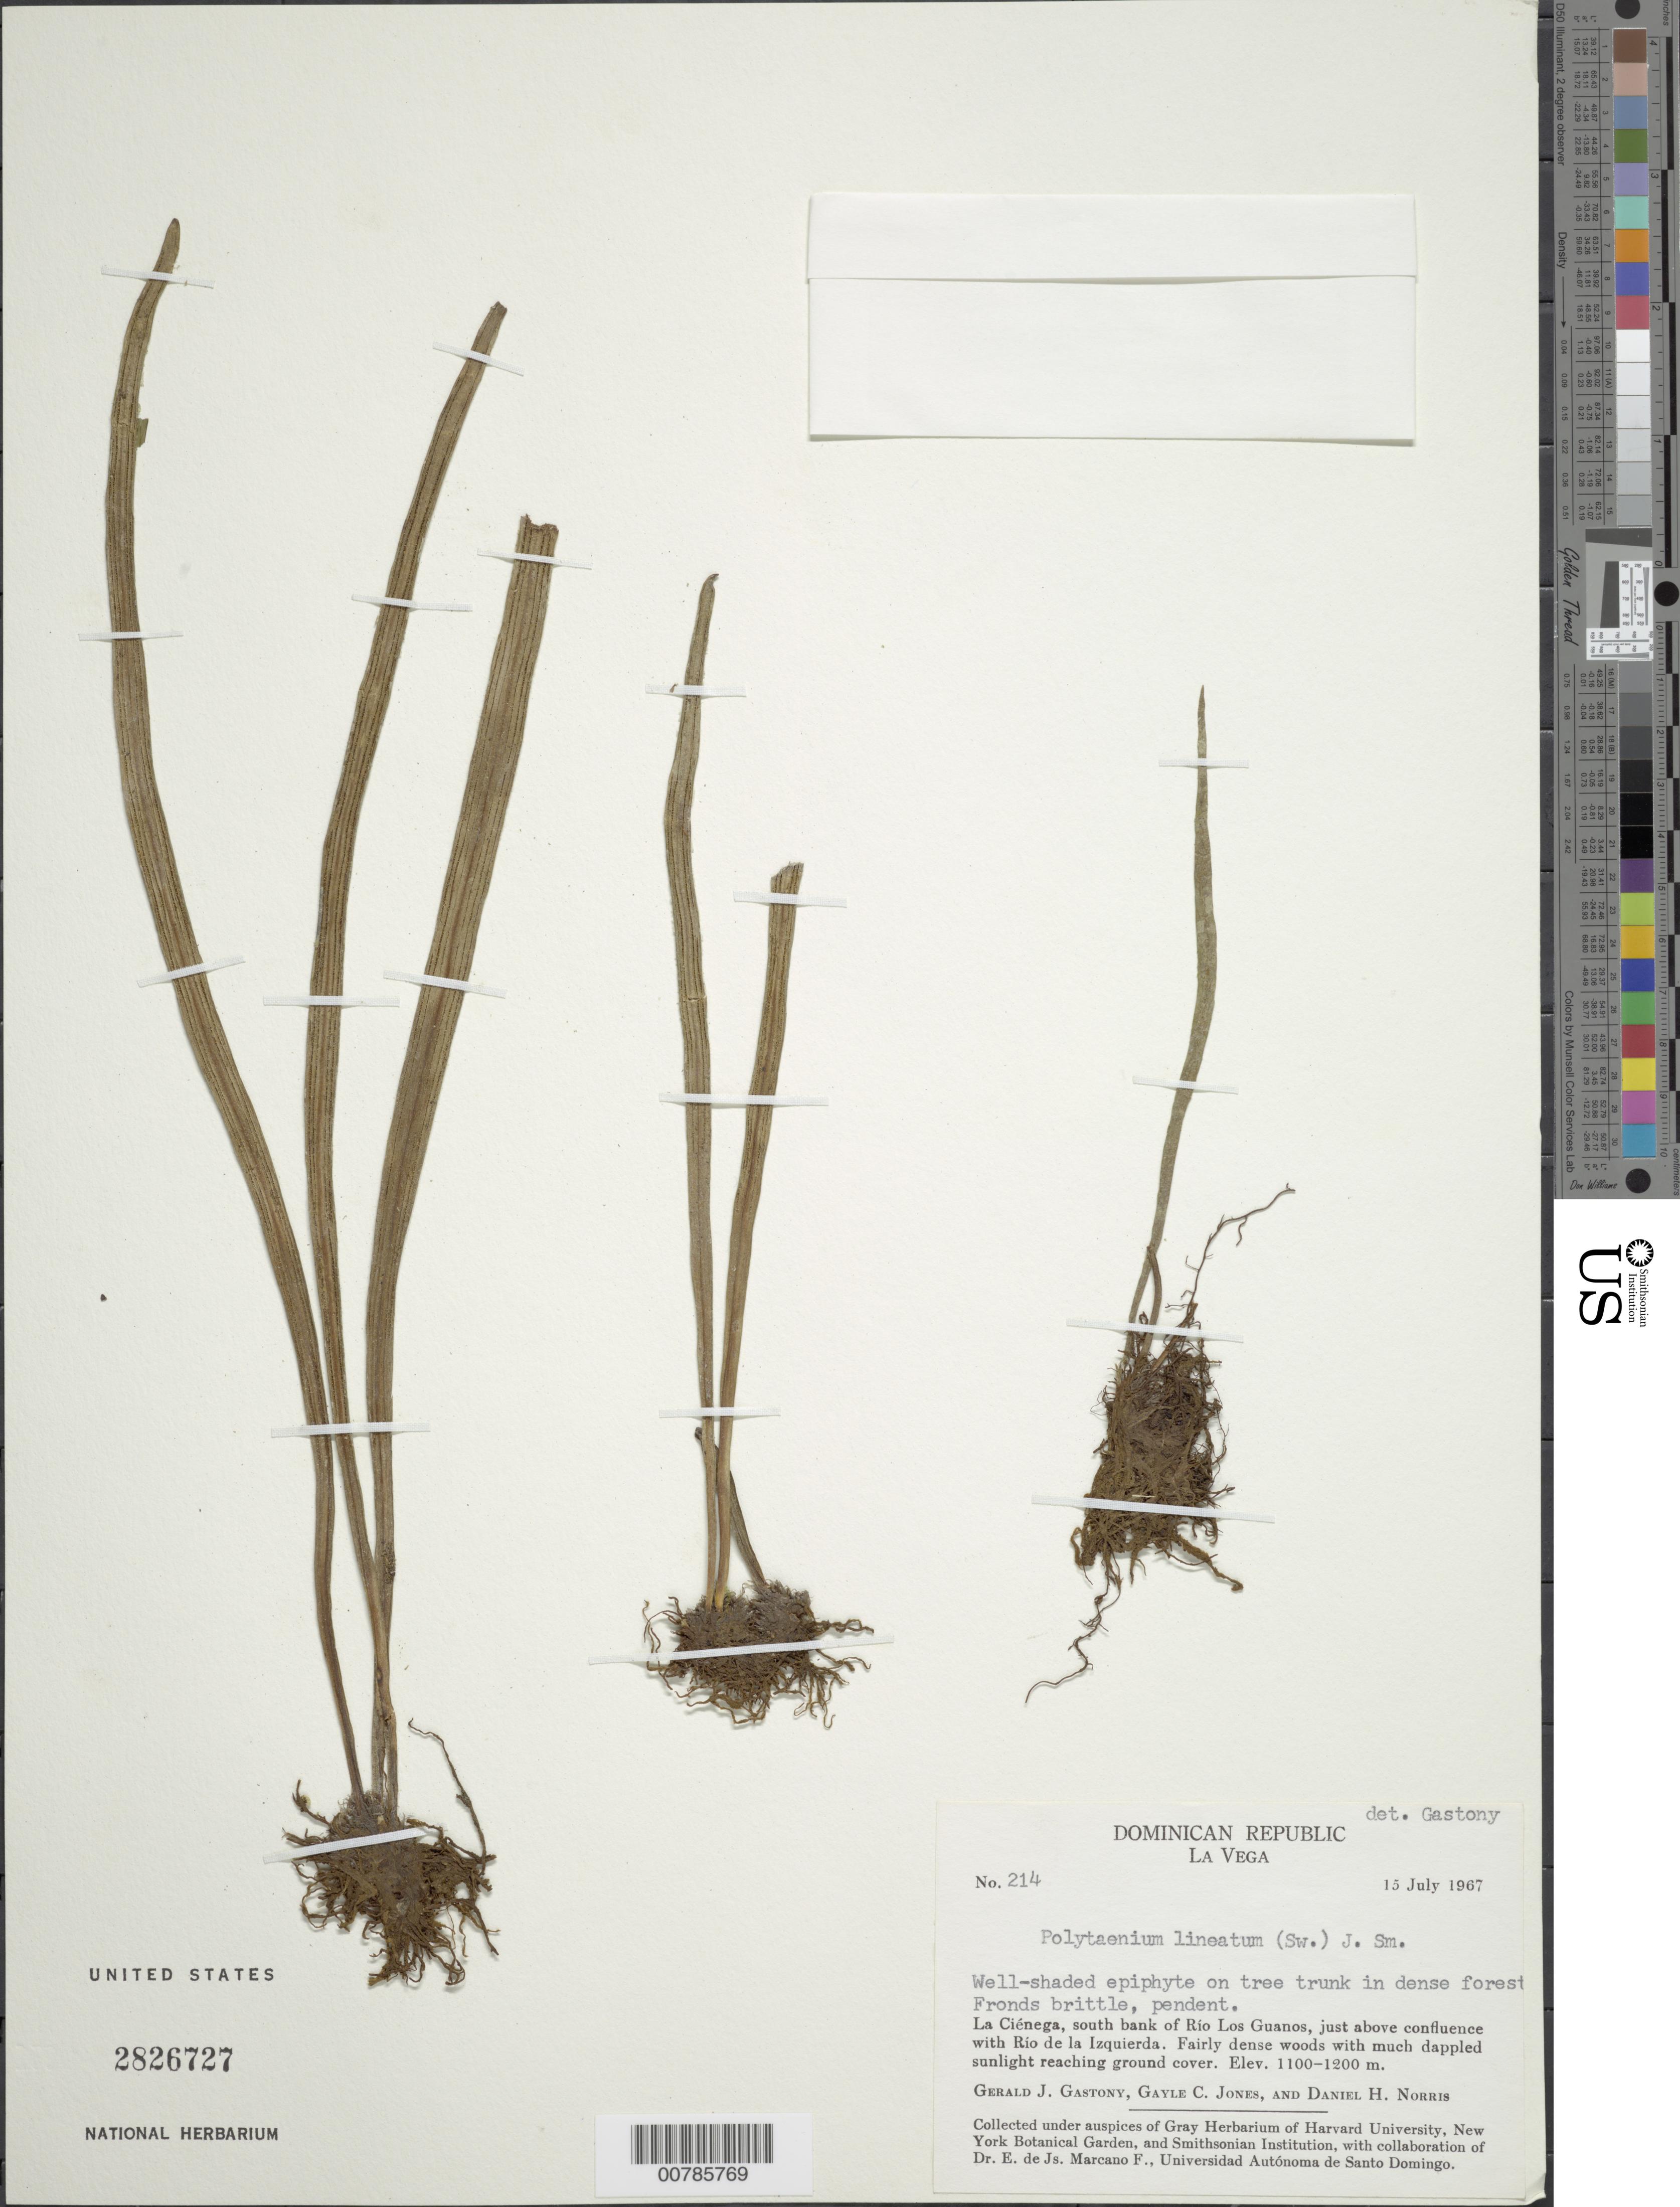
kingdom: Plantae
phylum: Tracheophyta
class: Polypodiopsida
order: Polypodiales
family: Pteridaceae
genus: Polytaenium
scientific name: Polytaenium lineatum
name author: (Sw.) J. Sm.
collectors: G. Gastony, G. C. Jones & D. H. Norris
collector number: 214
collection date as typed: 15 Jul 1967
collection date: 1967-07-15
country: Dominican Republic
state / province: La Vega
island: Hispaniola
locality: La Ciénega, south bank of Río Los Guanos, above confluence with Río de la Izquierda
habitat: Well-shaded on moist rock in dense forest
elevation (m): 1100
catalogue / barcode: US 2826727